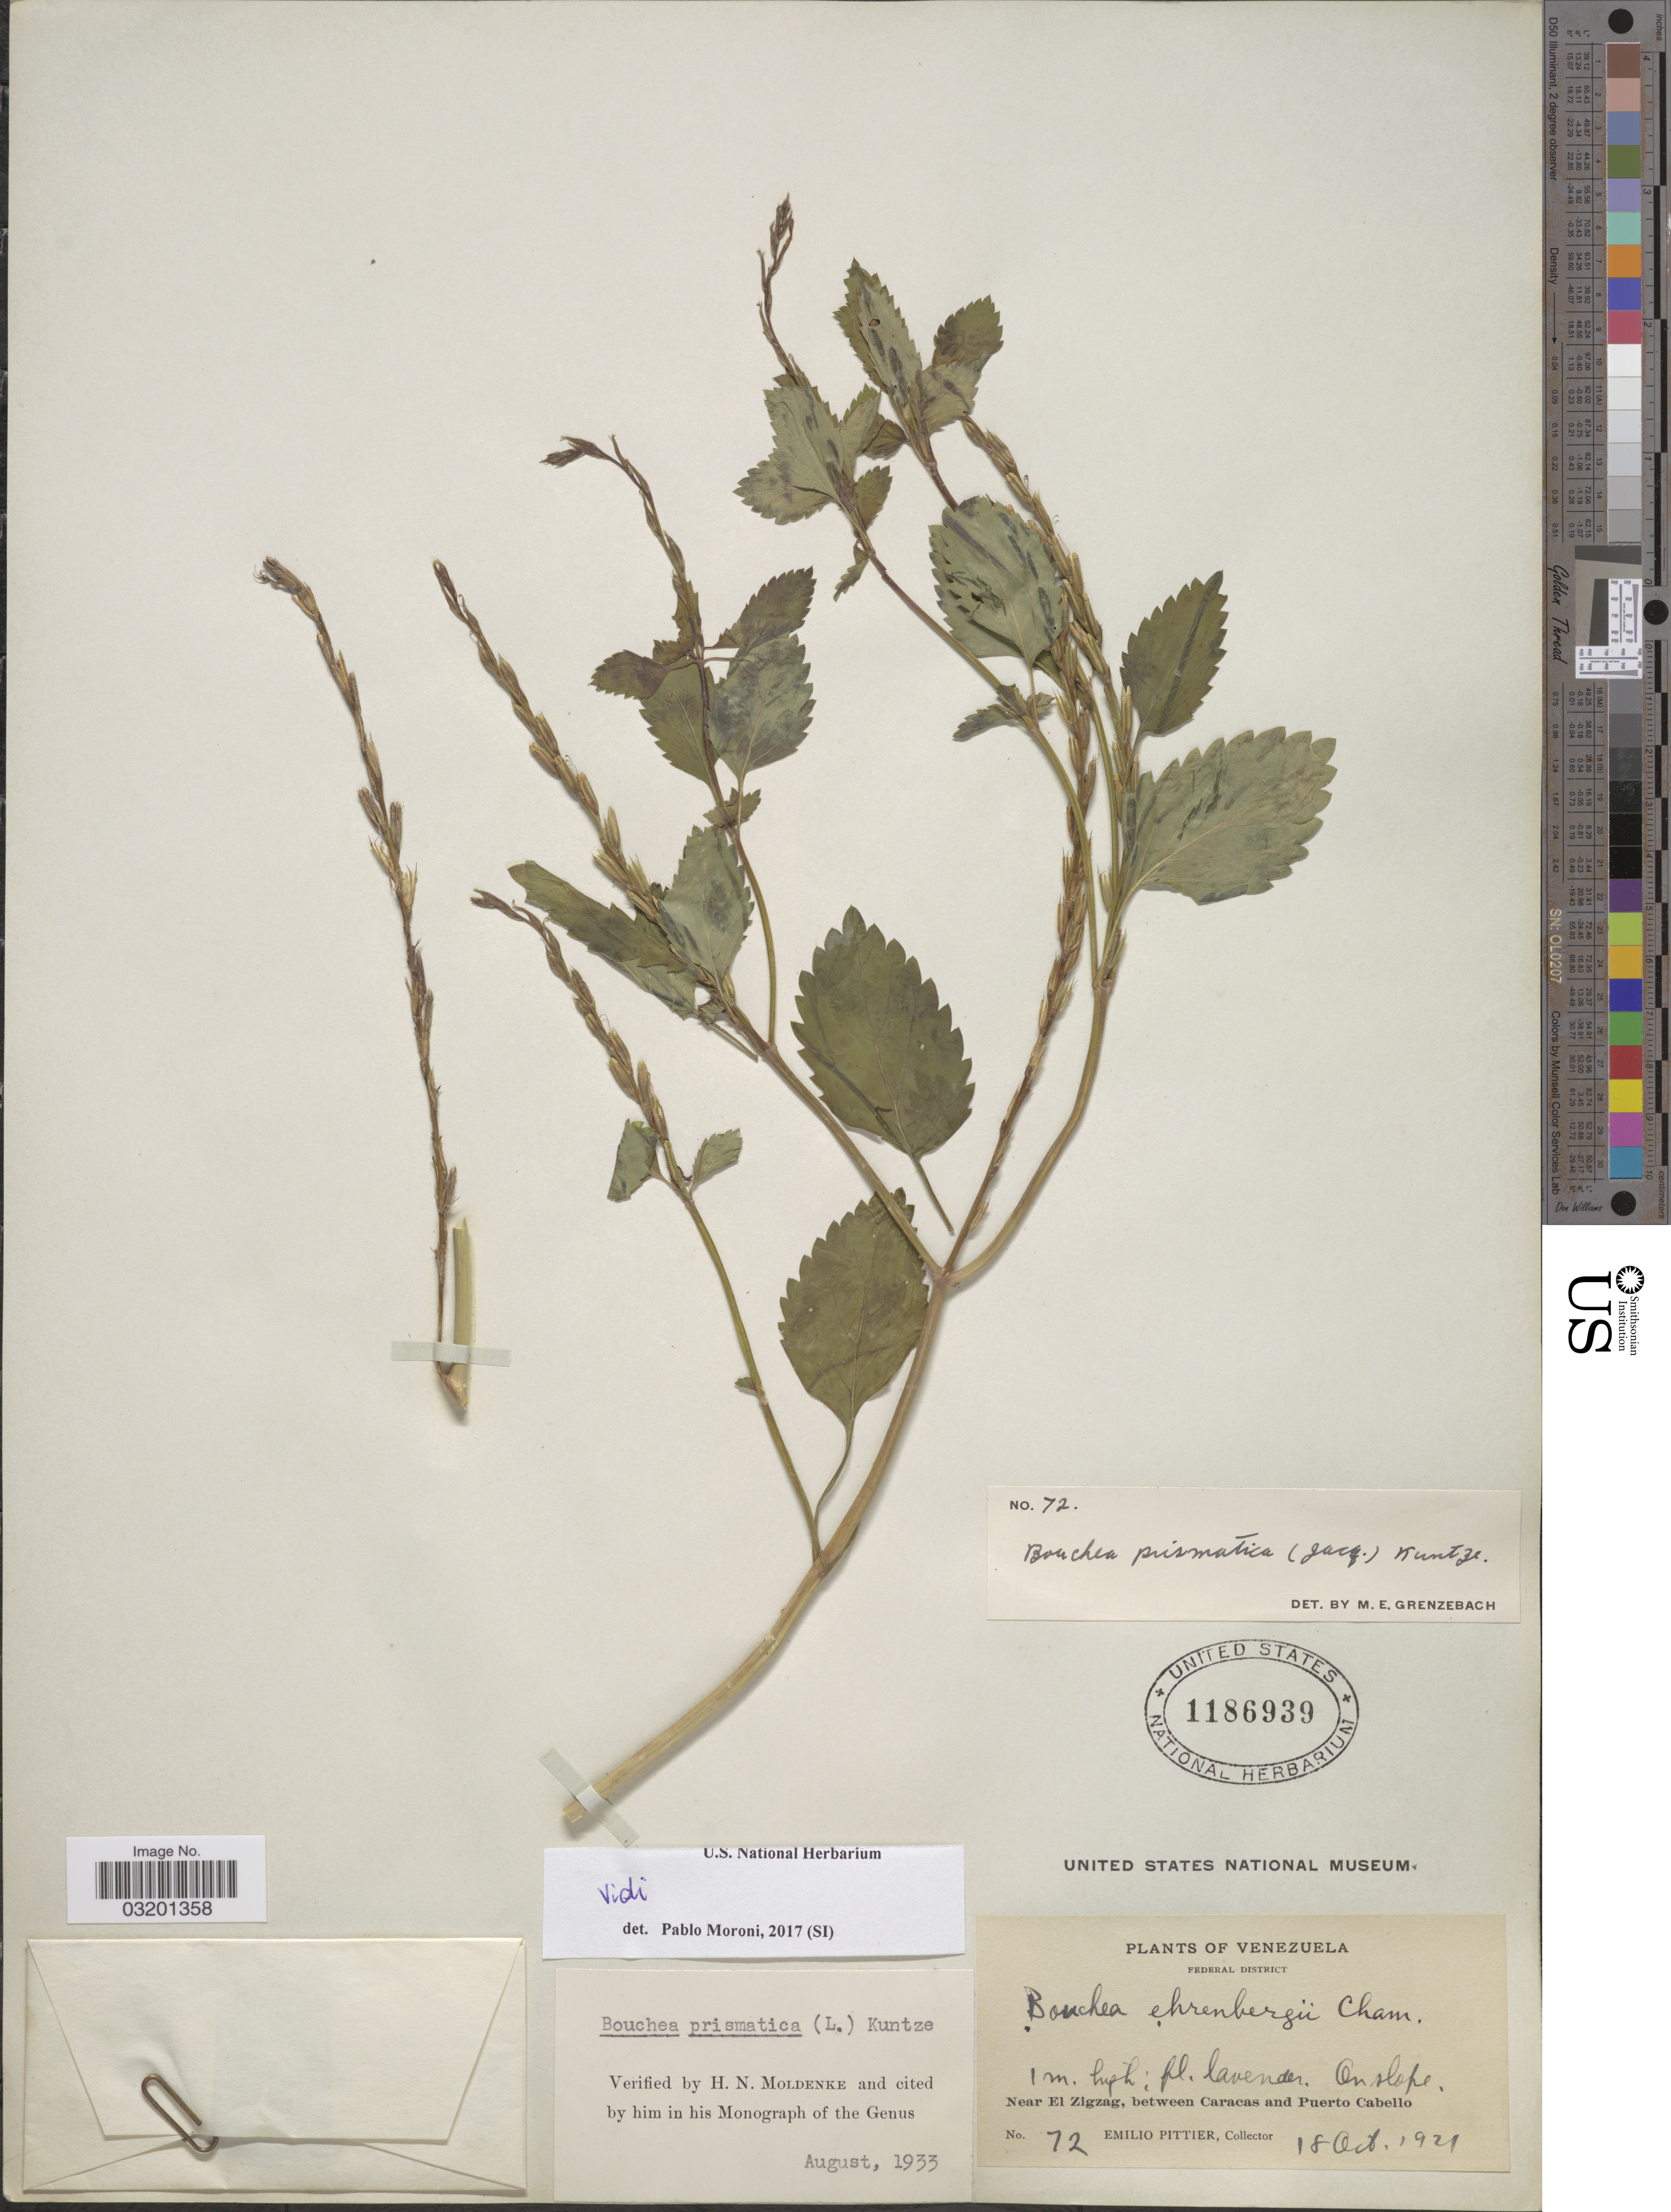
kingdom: Plantae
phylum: Tracheophyta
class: Magnoliopsida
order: Lamiales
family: Verbenaceae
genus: Bouchea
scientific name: Bouchea prismatica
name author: (L.) Kuntze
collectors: E. Pittier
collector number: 72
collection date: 1921-10-18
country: Venezuela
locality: Federal District, Near El Zigzag, between Caracas and Puerto Cabello.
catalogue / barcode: US 1186939